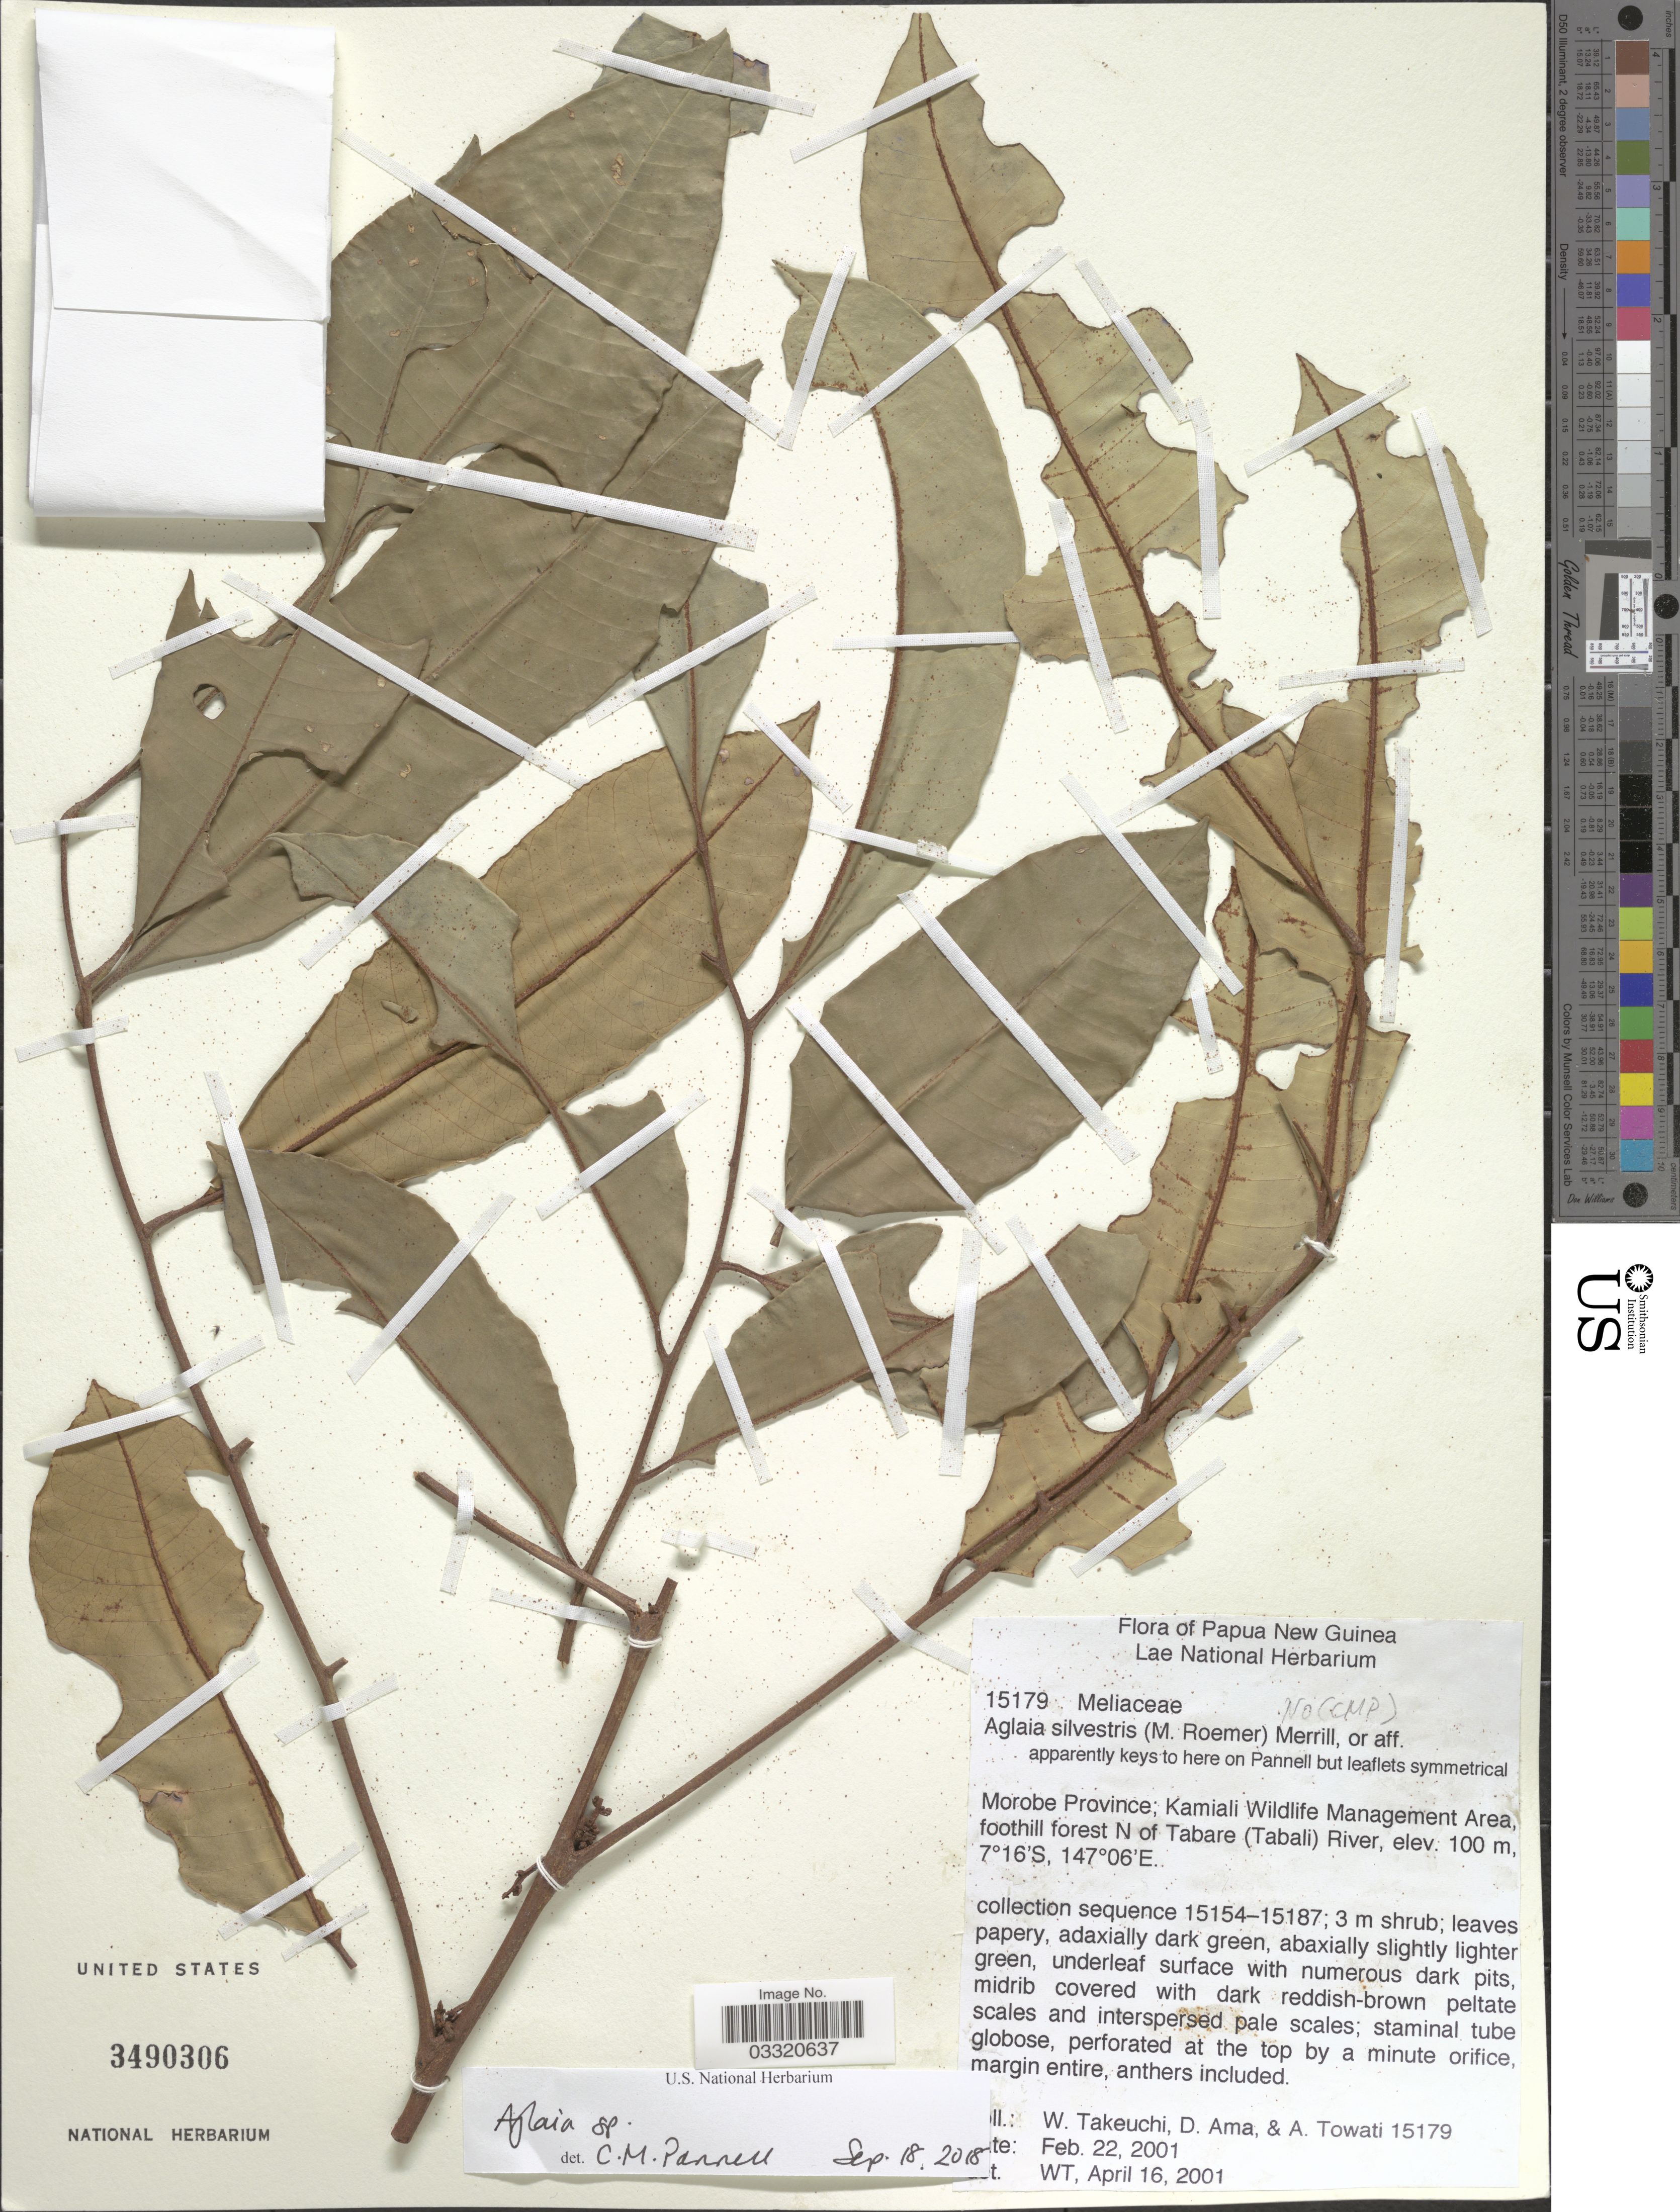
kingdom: Plantae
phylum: Tracheophyta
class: Magnoliopsida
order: Sapindales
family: Meliaceae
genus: Aglaia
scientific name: Aglaia sp.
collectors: W. Takeuchi, D. Ama & A. Towati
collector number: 15179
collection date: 2001-02-22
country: Papua New Guinea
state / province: Morobe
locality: Kamiali Wildlife Management Area, foothill forest N of Tabare (Tabali) River.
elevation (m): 100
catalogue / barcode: US 3490306